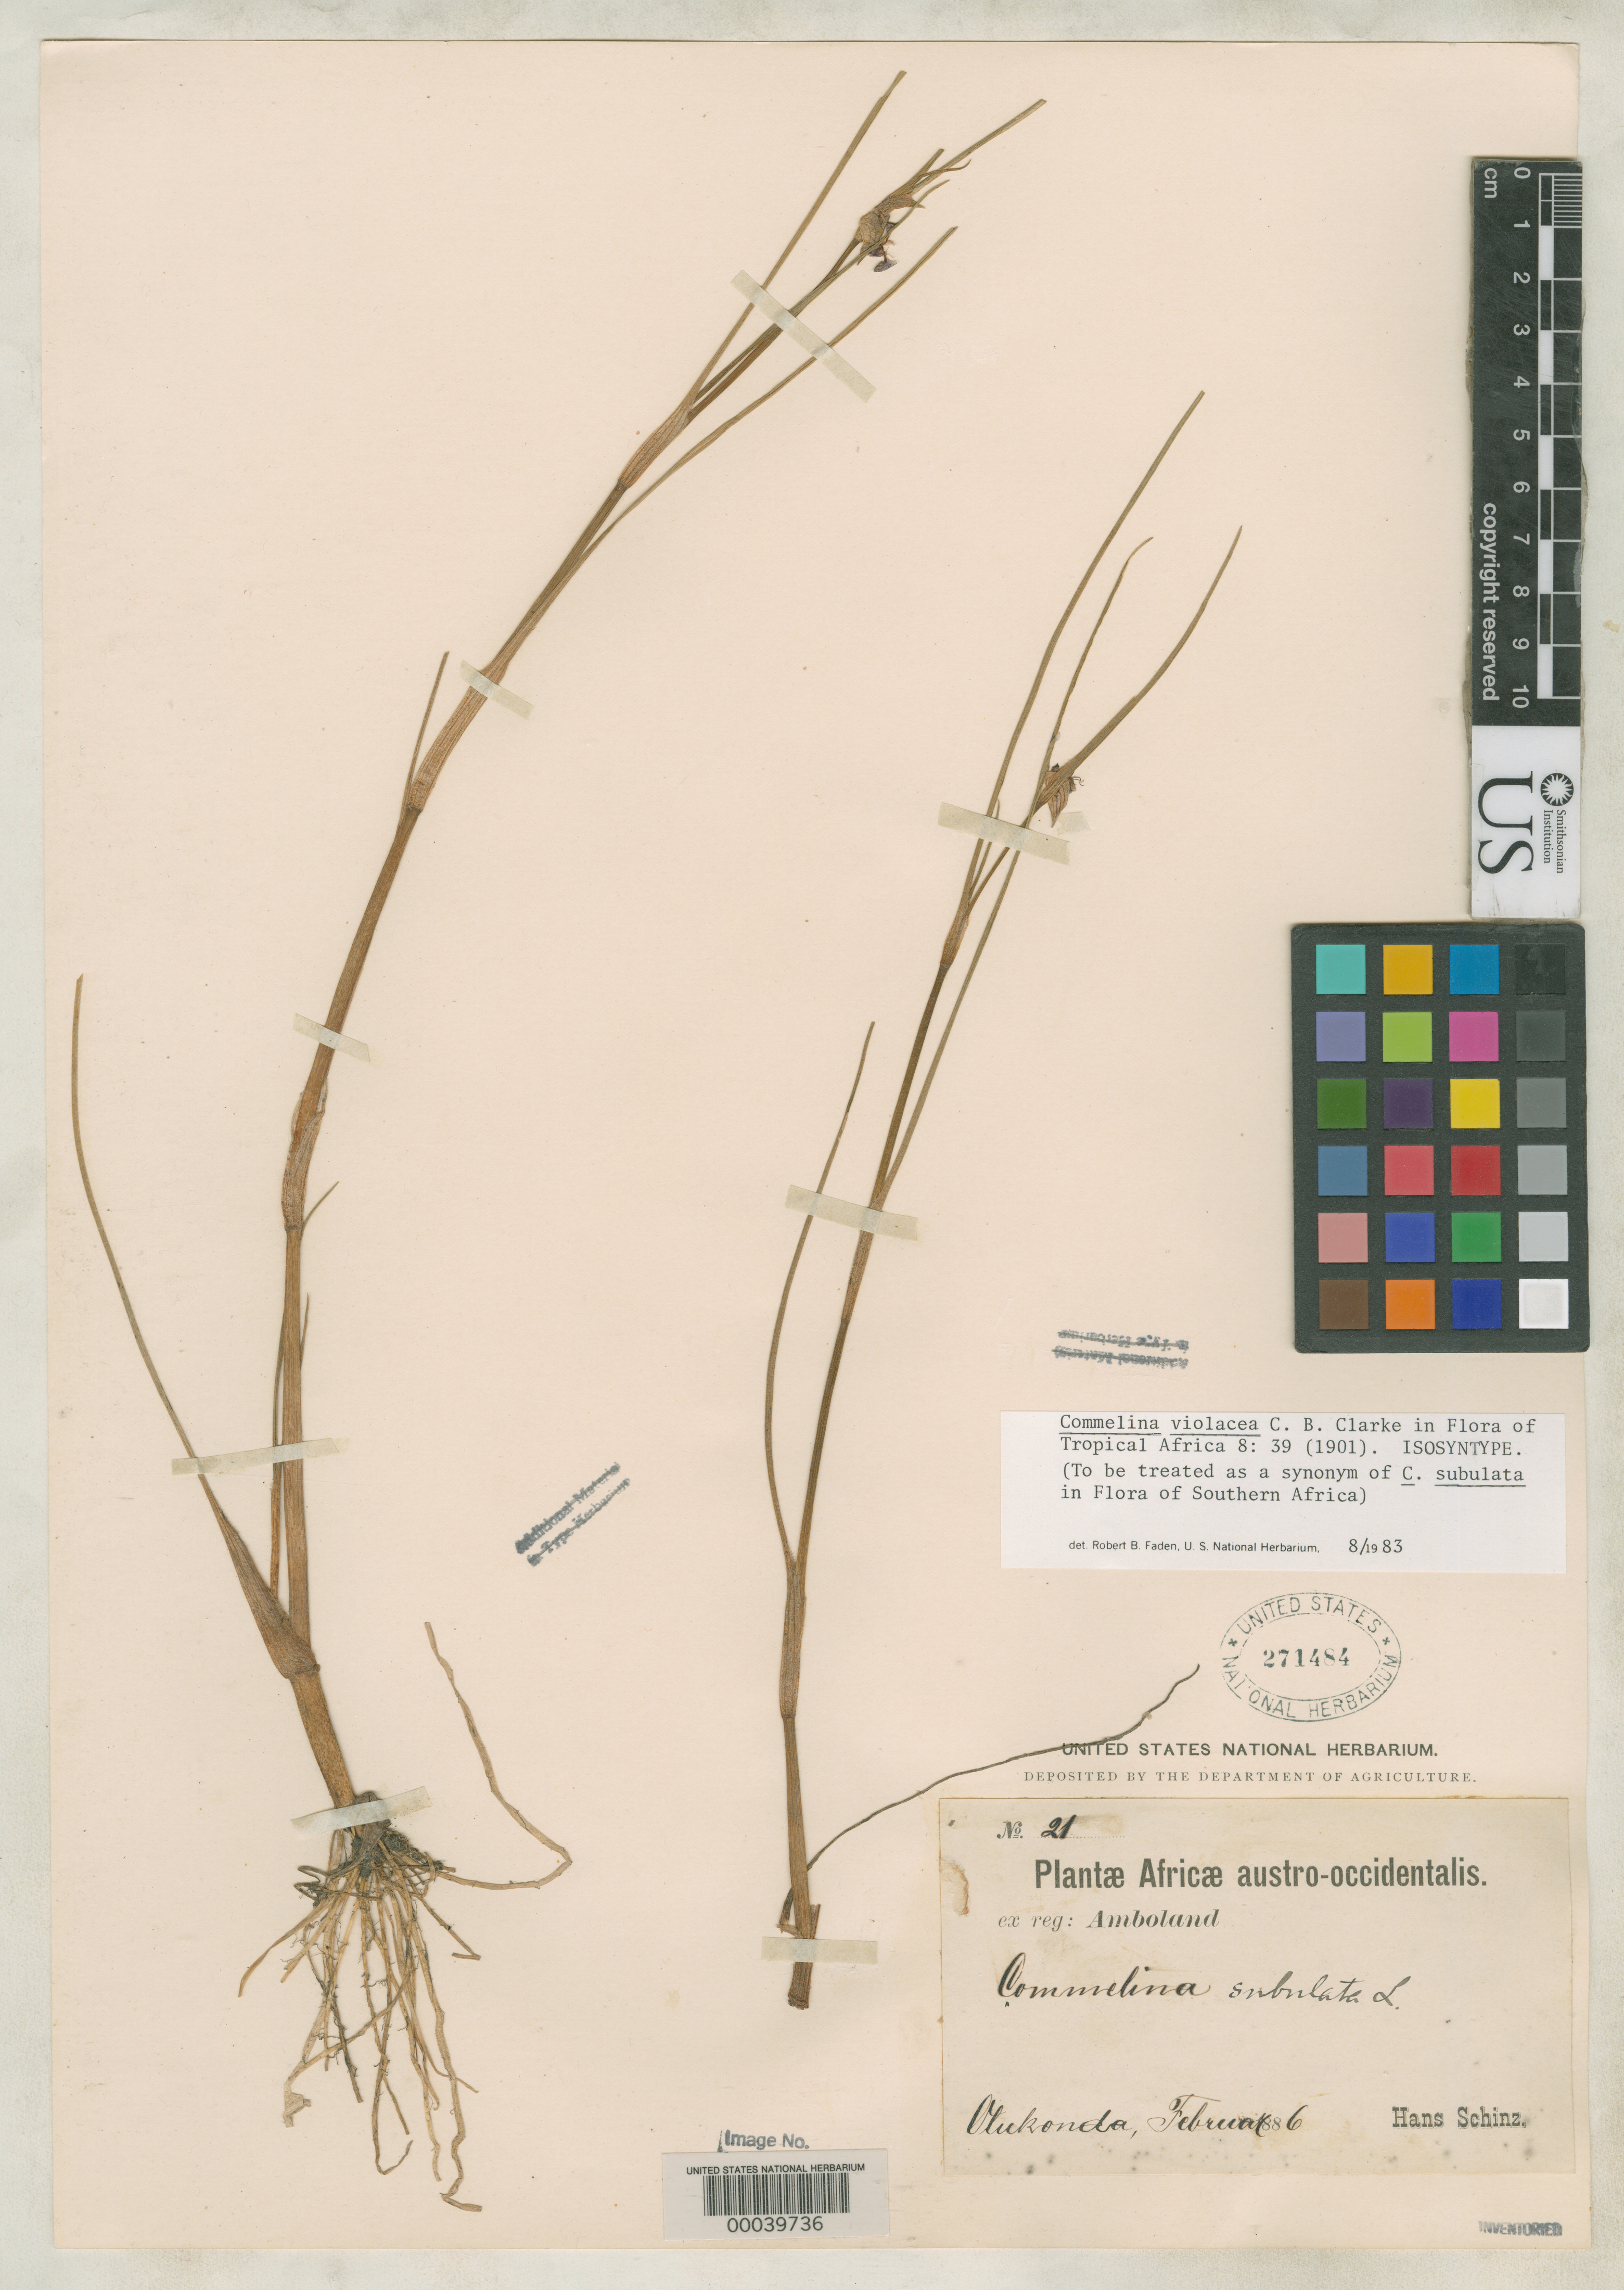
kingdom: Plantae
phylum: Tracheophyta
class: Liliopsida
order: Commelinales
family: Commelinaceae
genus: Commelina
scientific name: Commelina violacea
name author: C.B. Clarke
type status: Isosyntype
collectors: H. Schinz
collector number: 21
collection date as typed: Feb 1886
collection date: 1886-02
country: Namibia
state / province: Oshikoto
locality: Amboland, Olukonda.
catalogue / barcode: US 271484